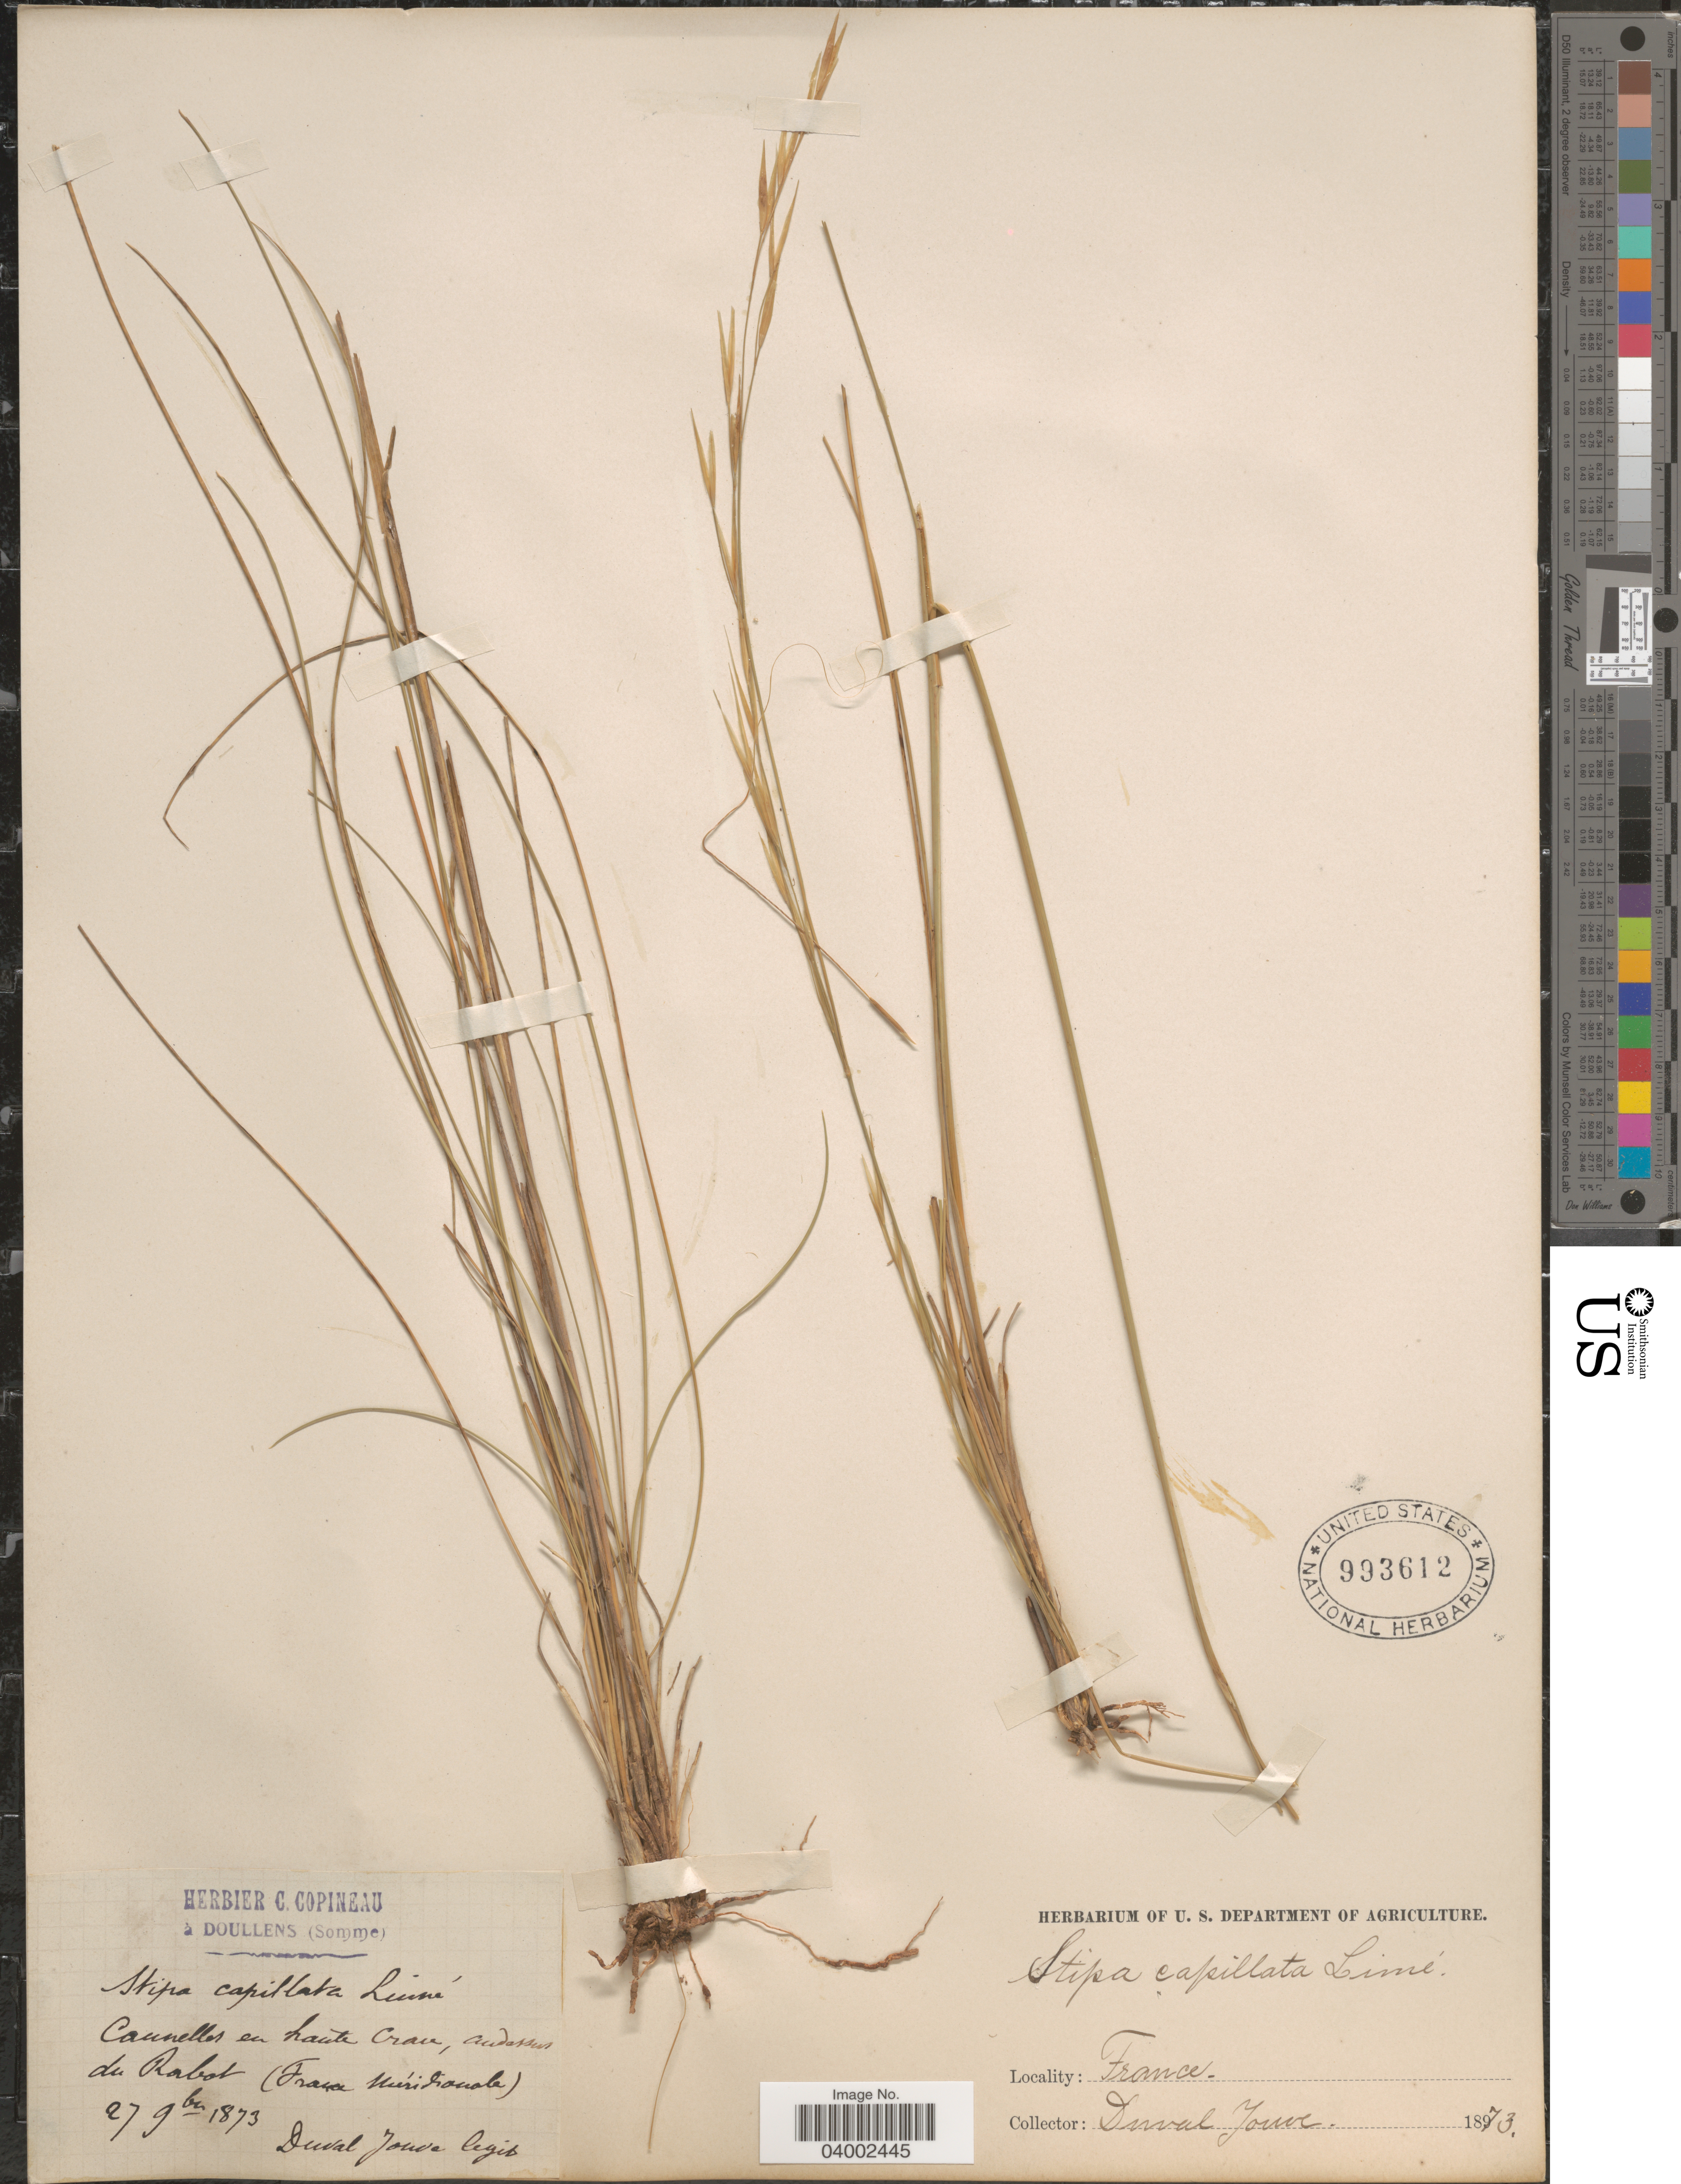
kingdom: Plantae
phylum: Tracheophyta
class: Liliopsida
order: Poales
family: Poaceae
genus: Stipa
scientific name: Stipa capillata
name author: L.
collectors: Duval-Jouve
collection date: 1873-11-27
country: France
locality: Caunelles en haute Crau, audessus du Rabot (France meridionale).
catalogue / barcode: US 993612